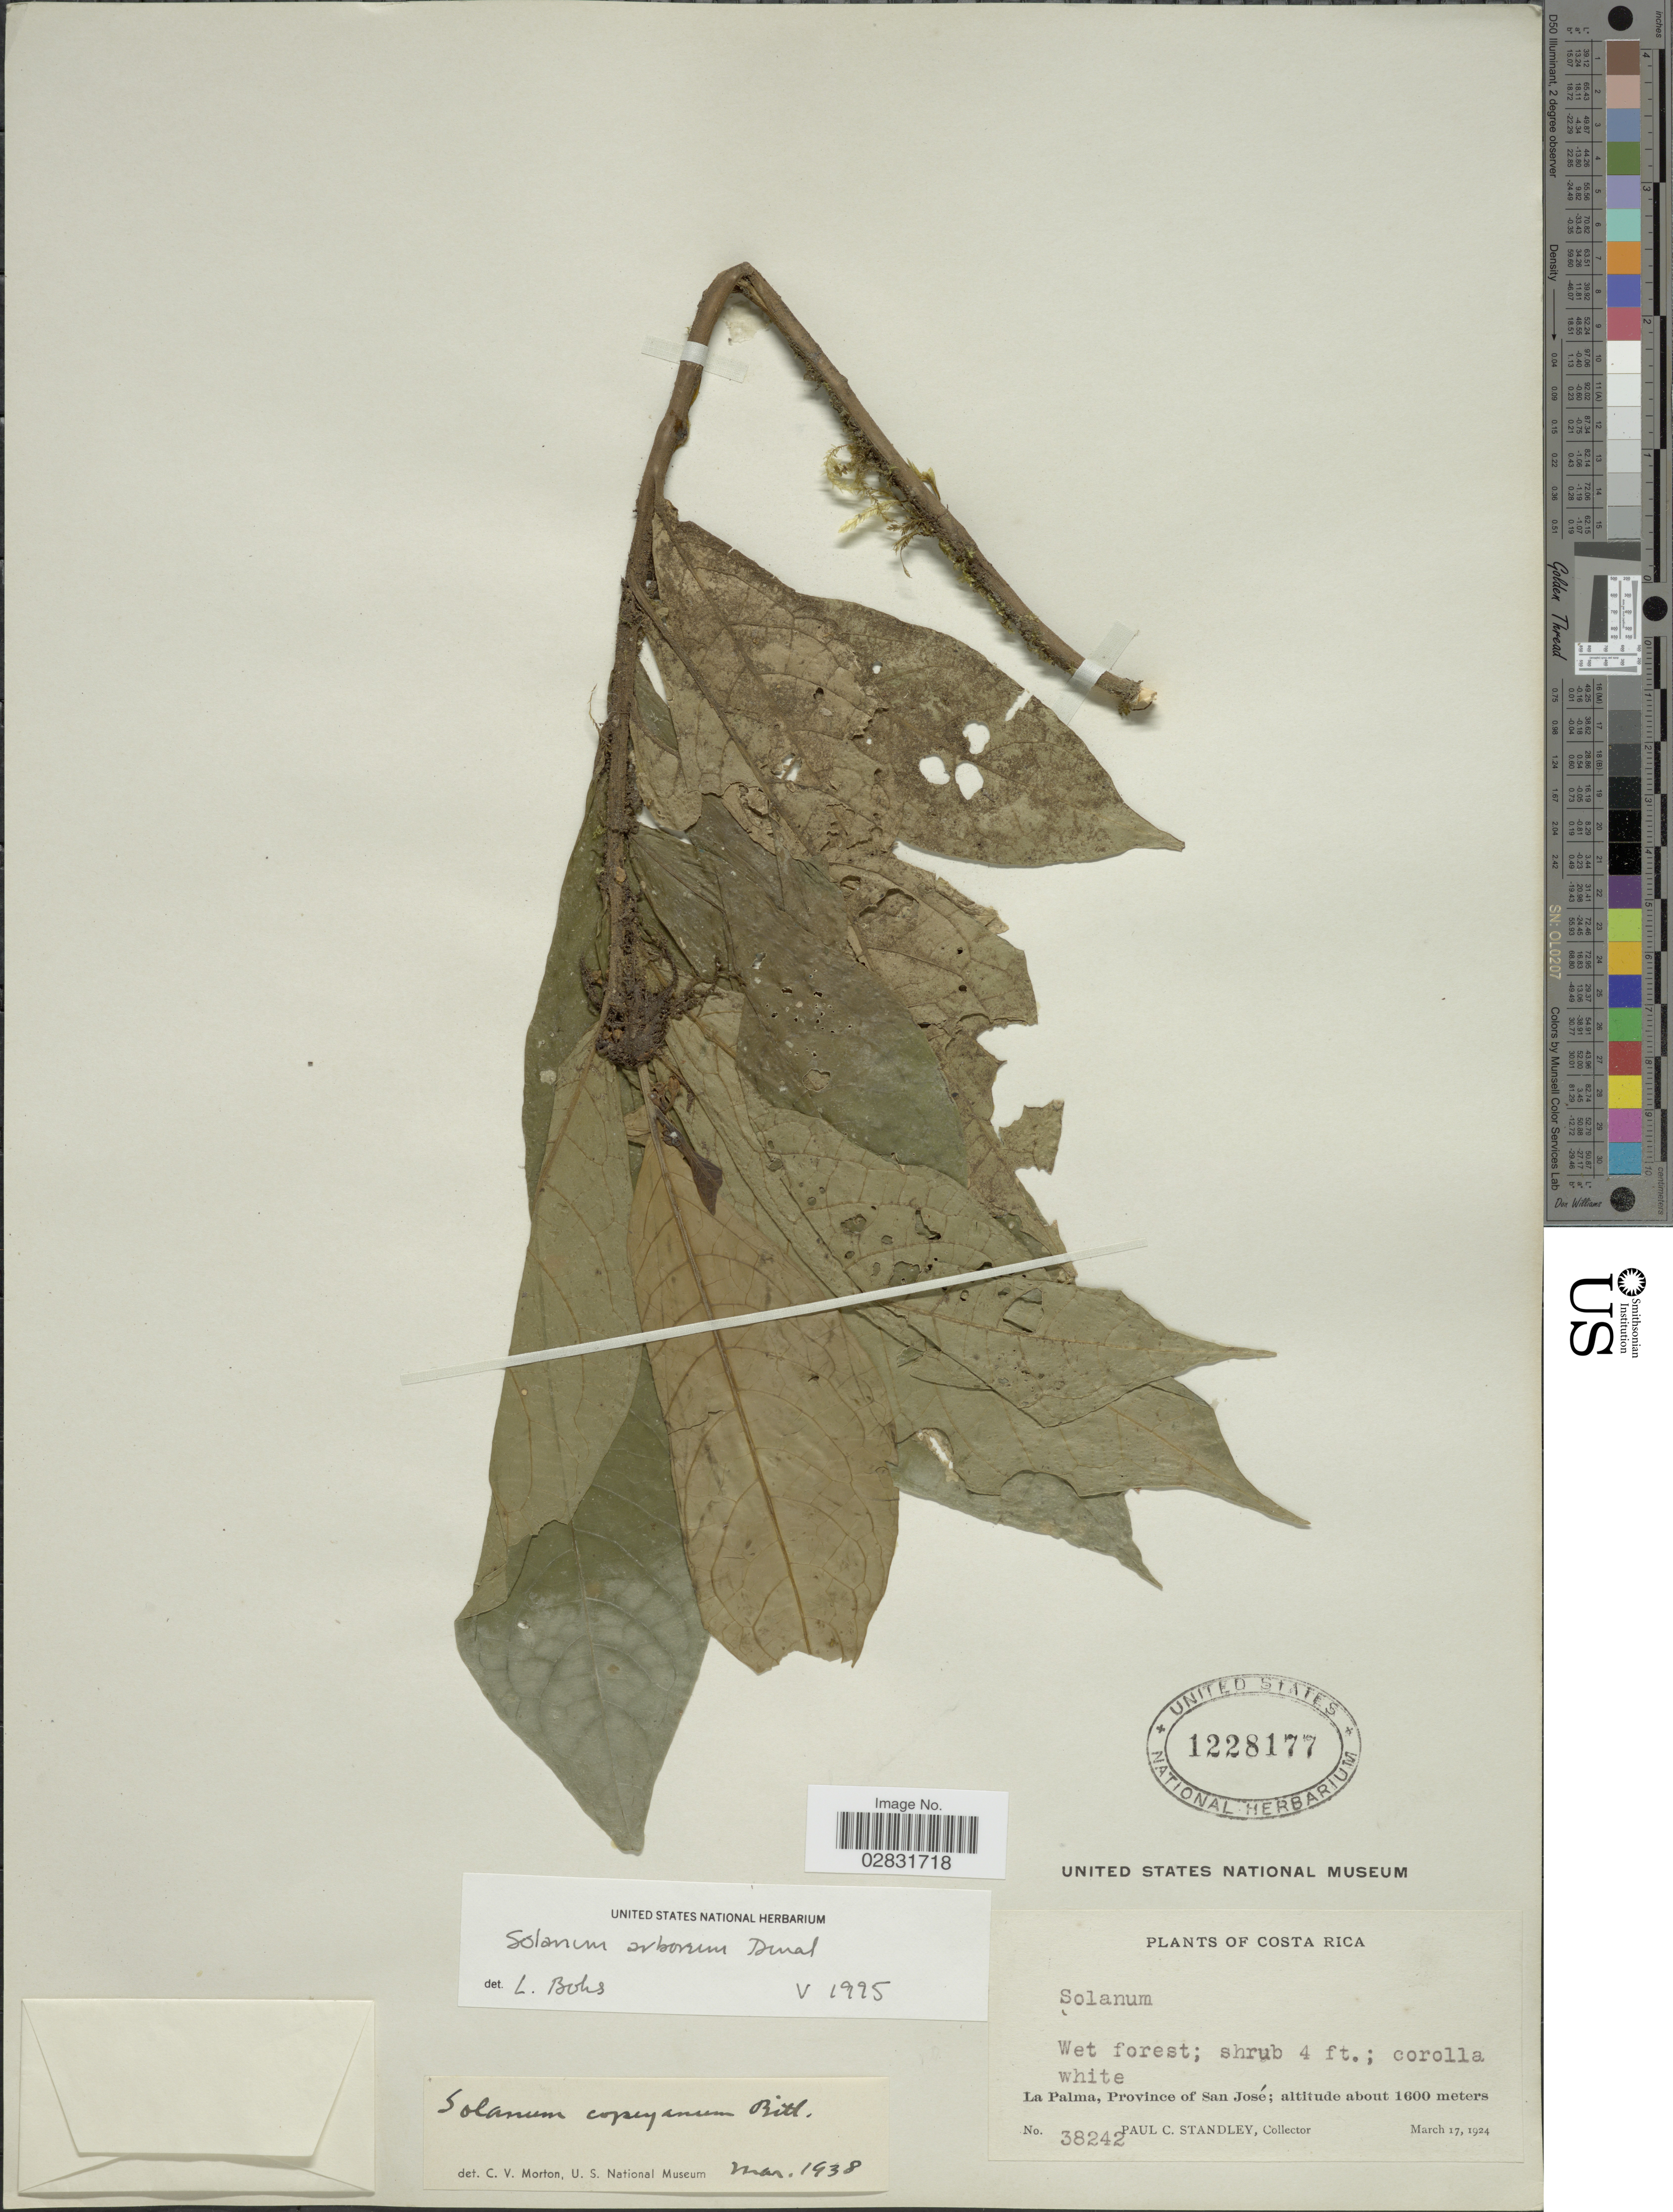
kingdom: Plantae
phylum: Tracheophyta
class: Magnoliopsida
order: Solanales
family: Solanaceae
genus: Solanum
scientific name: Solanum arboreum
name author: Dunal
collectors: P. C. Standley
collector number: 38242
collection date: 1924-03-17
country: Costa Rica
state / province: San José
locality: La Palma.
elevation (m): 1600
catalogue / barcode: US 1228177